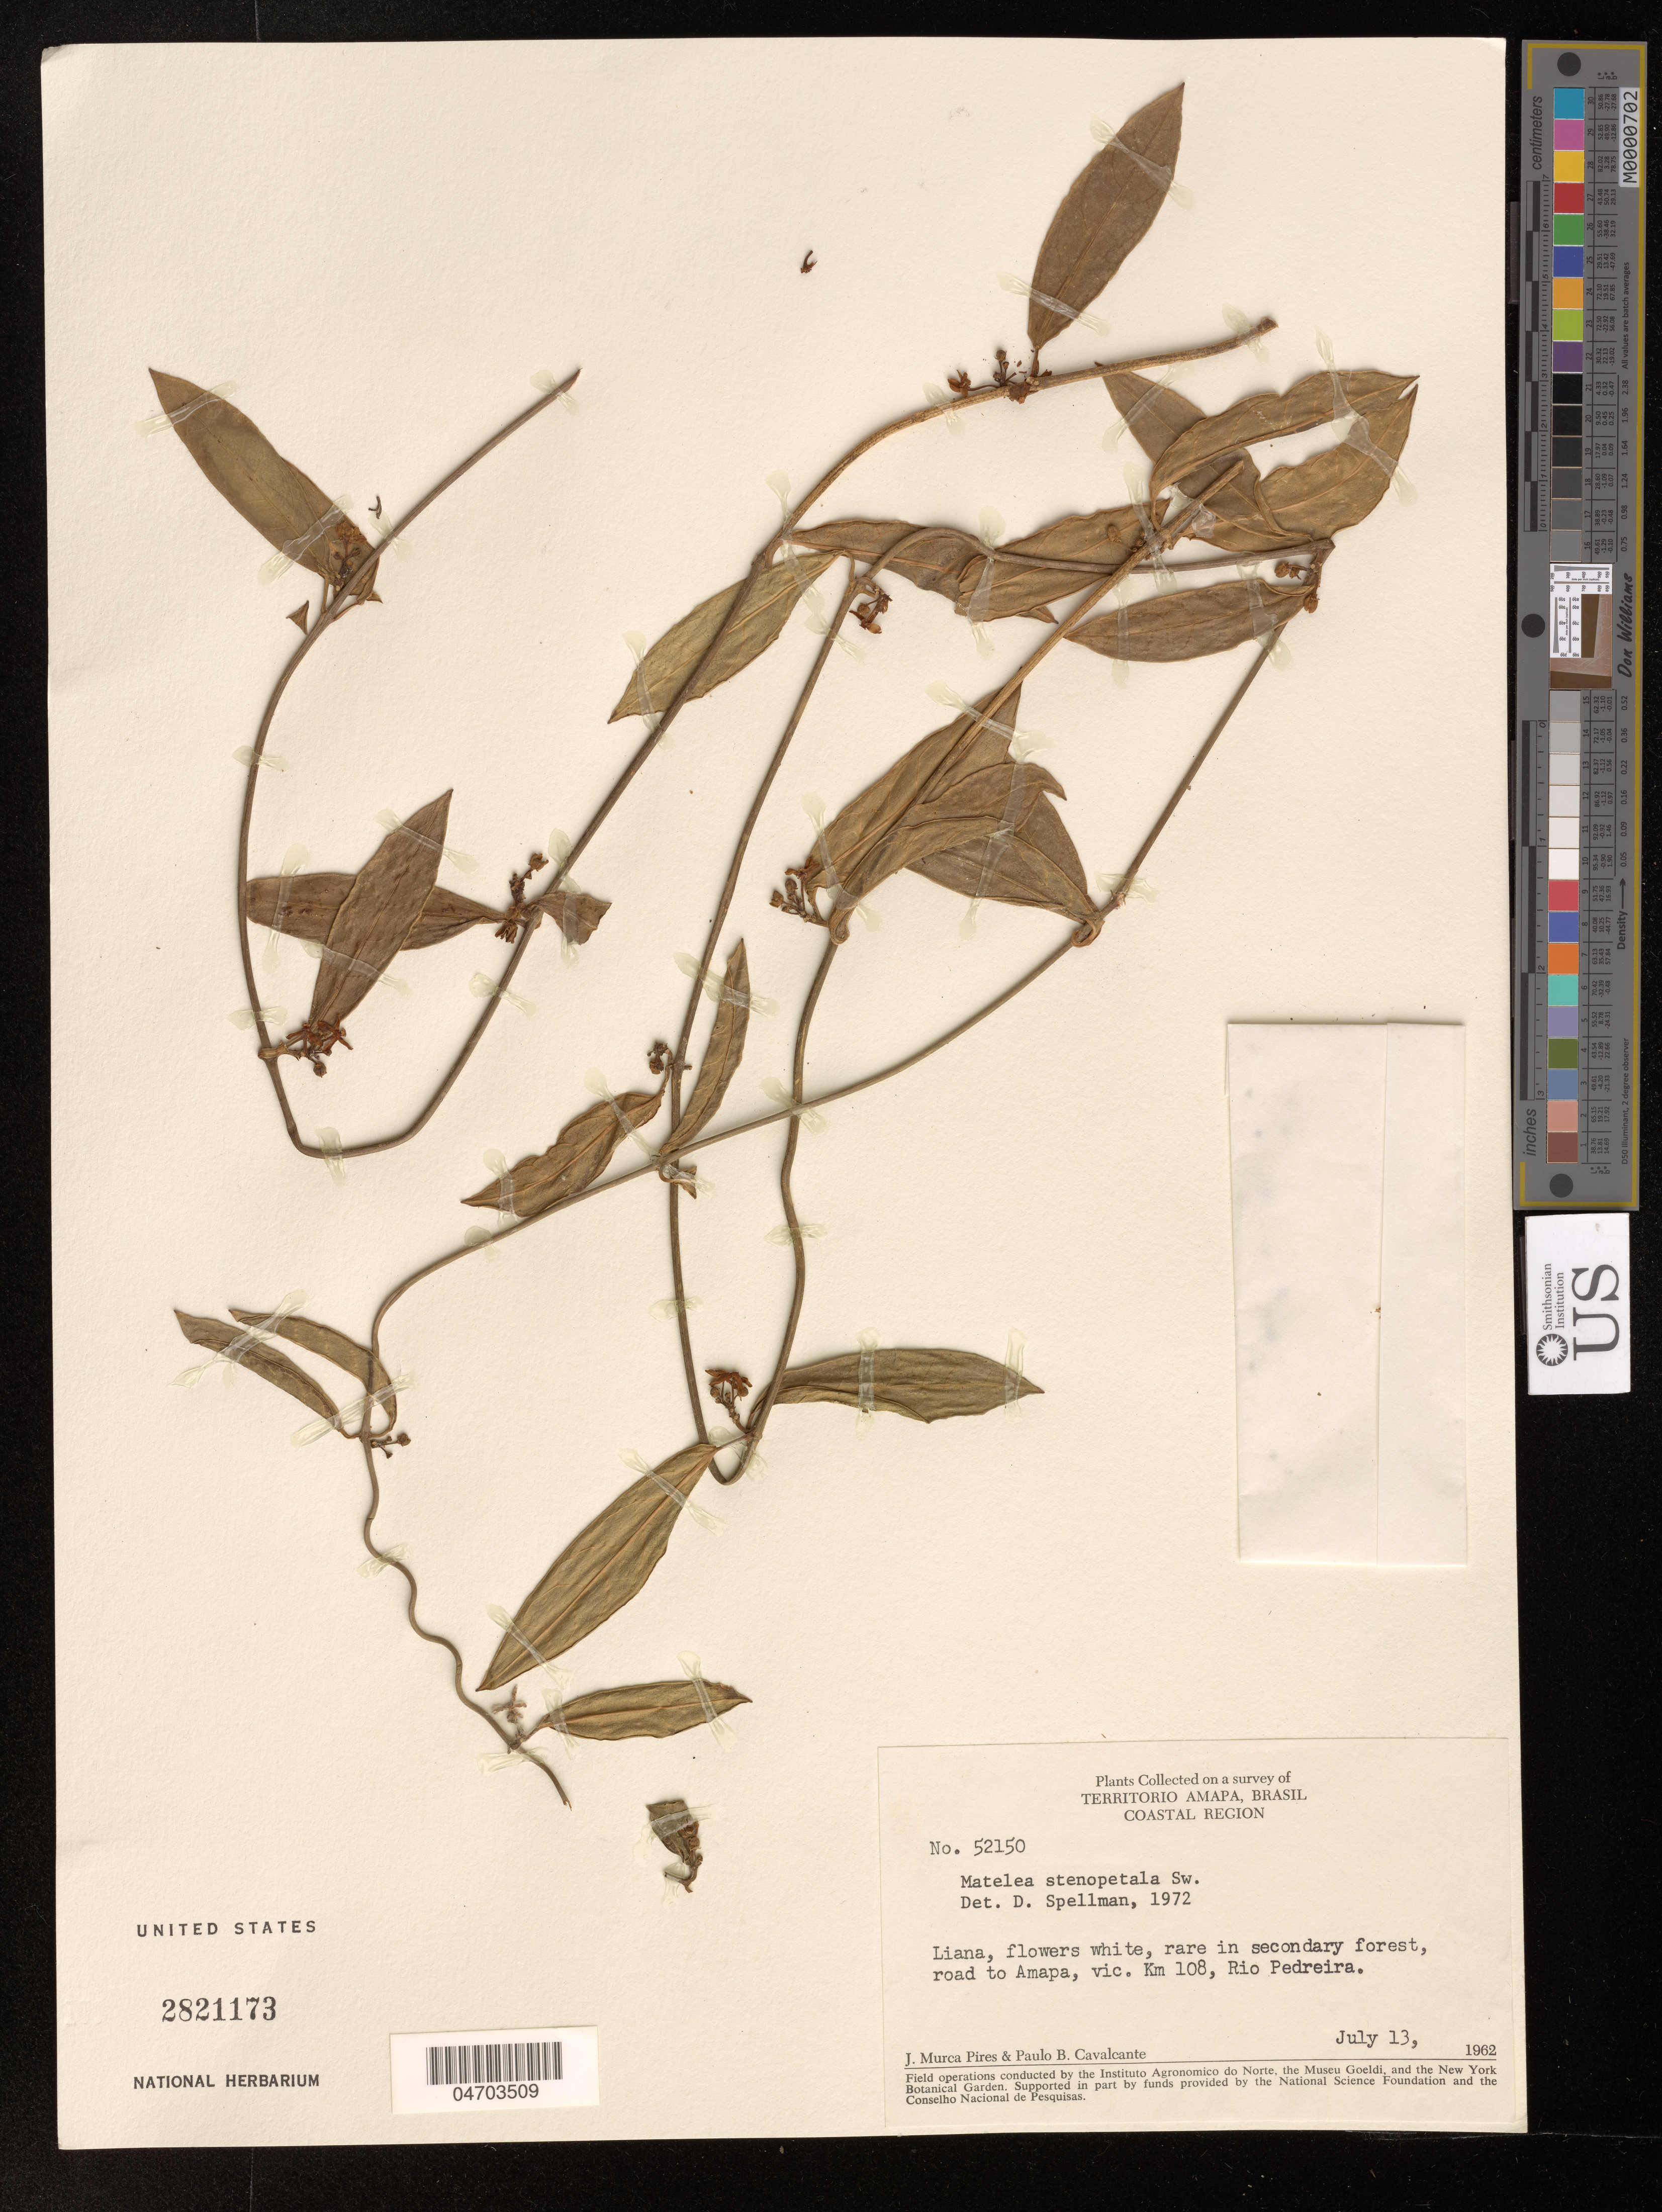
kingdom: Plantae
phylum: Tracheophyta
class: Magnoliopsida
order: Gentianales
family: Apocynaceae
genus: Matelea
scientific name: Matelea stenopetala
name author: Sandwith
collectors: J. Murca Pires & B. Cavalcante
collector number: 52150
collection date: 1962-07-13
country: Brazil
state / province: Amapá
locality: Liana, road to Amapa, vic. Km 108, Rio Pedreira.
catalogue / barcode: US 2821173